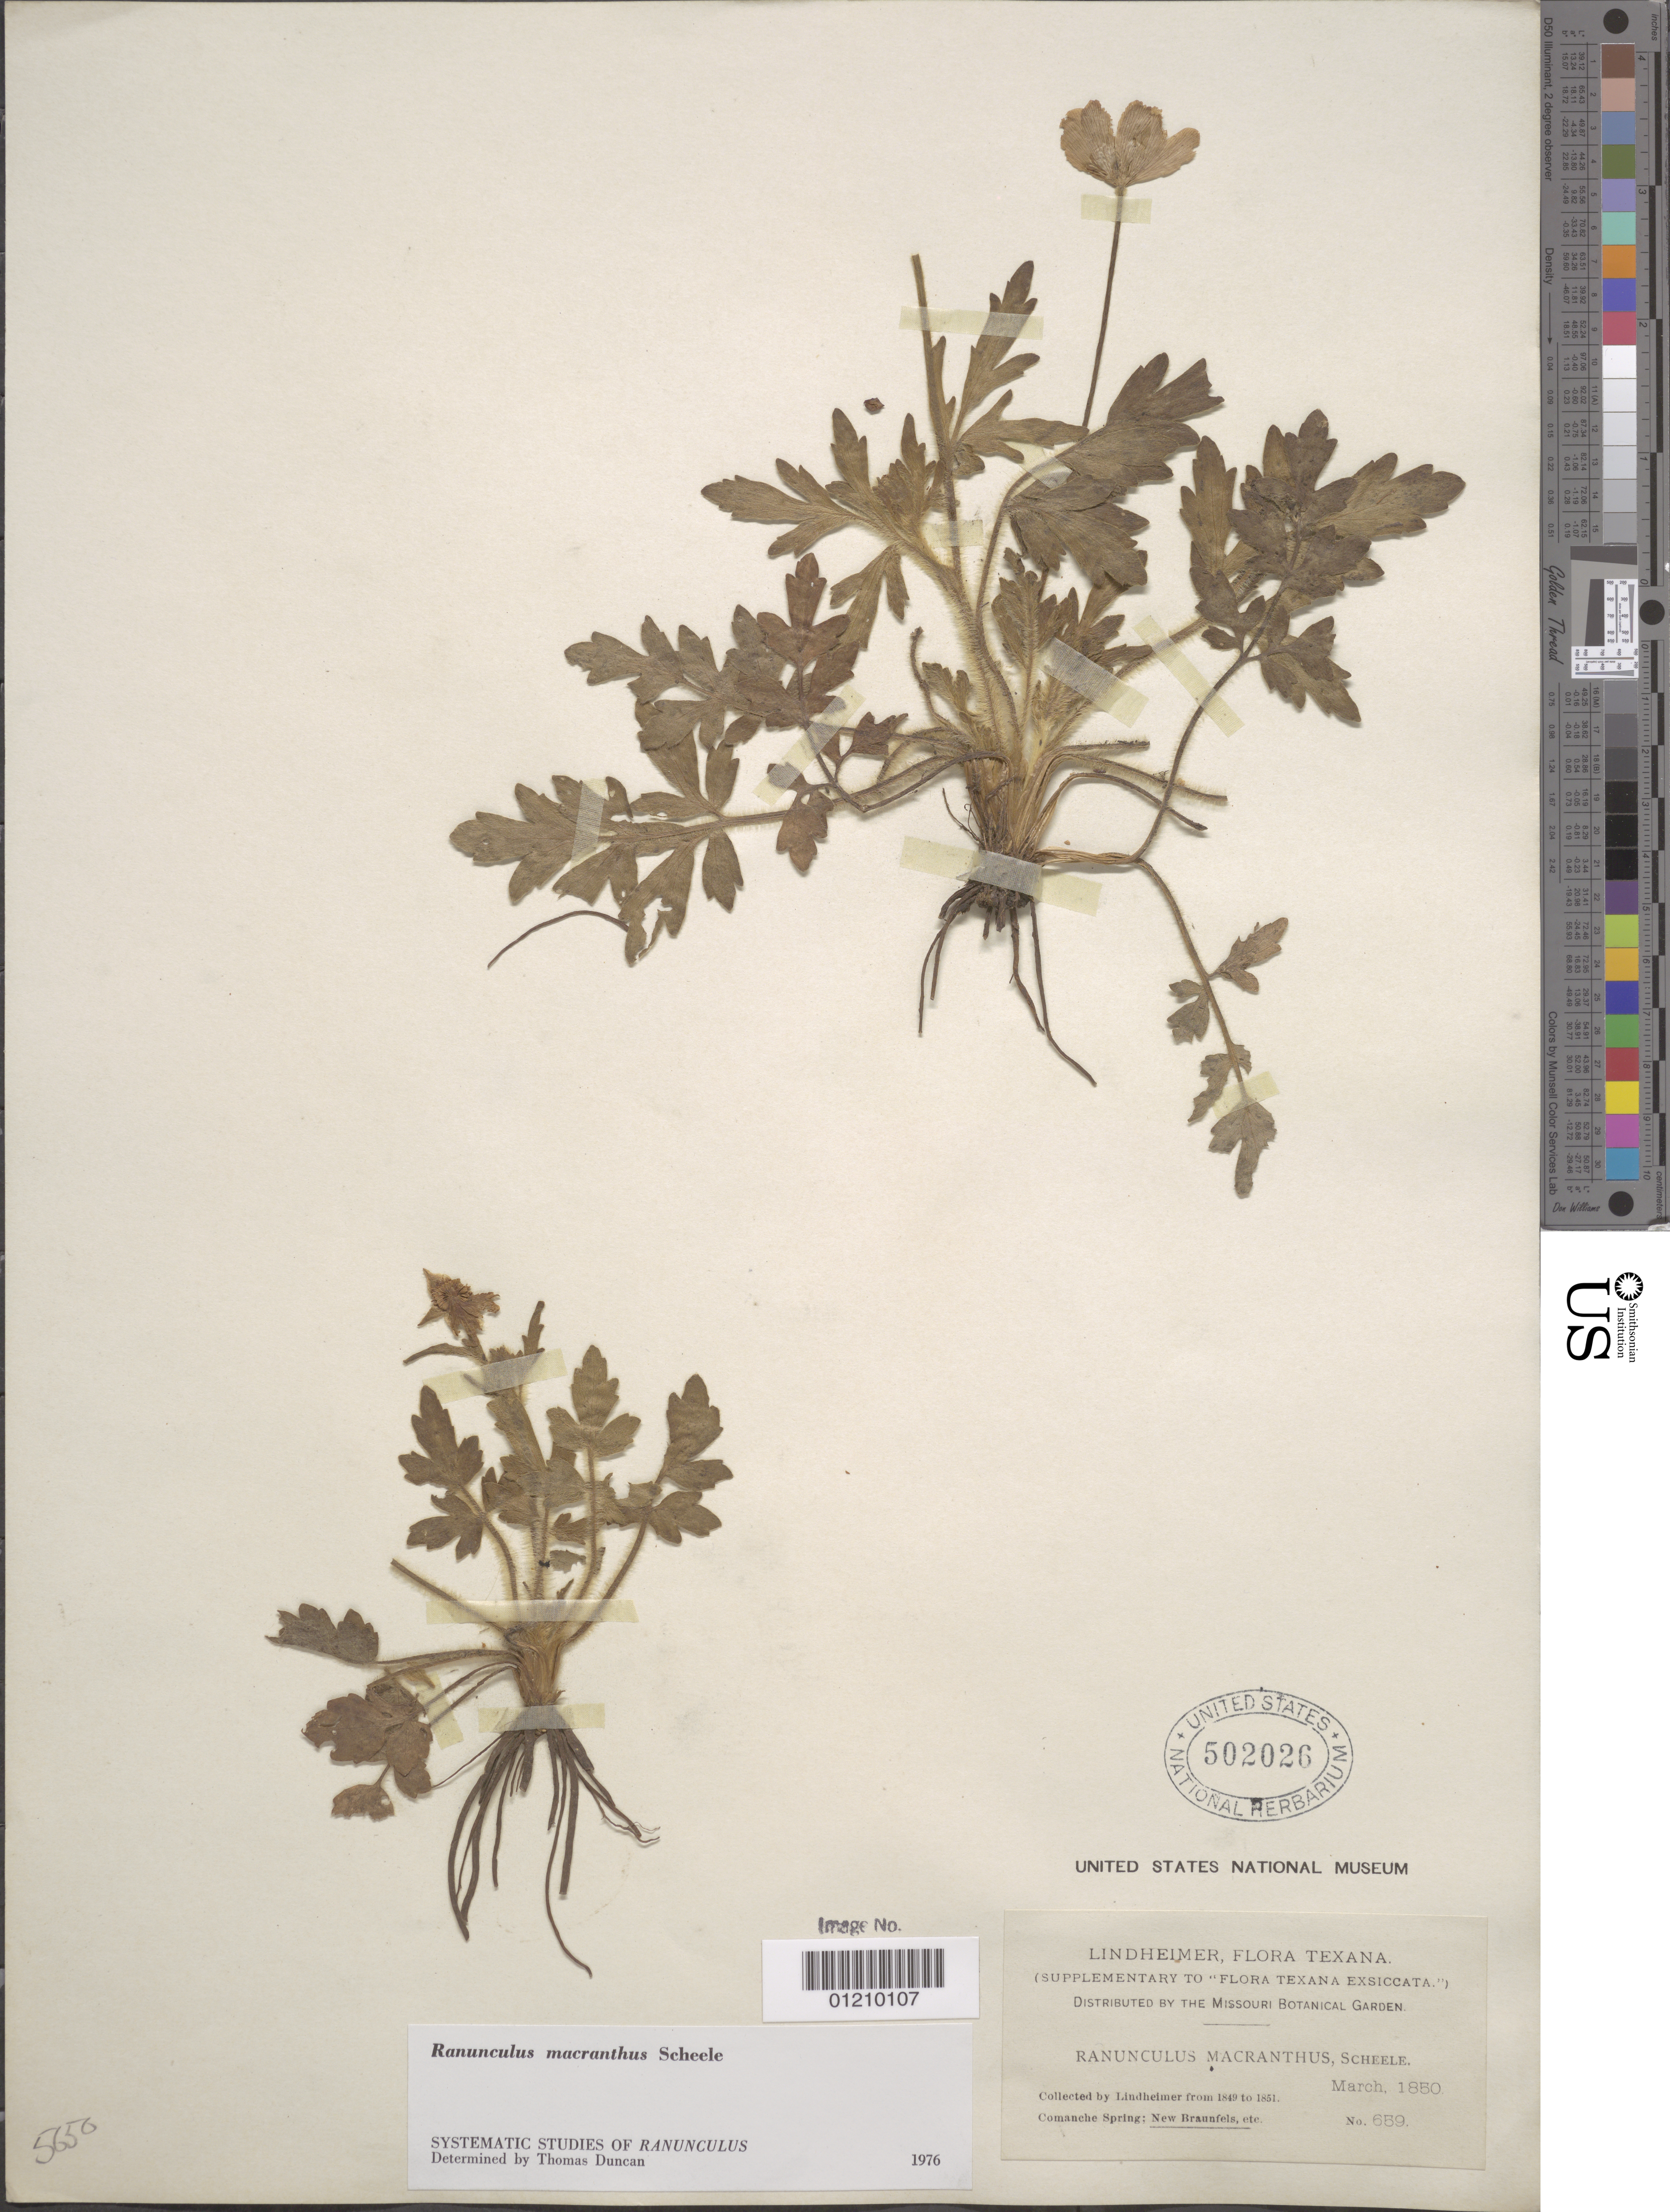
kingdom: Plantae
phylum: Tracheophyta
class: Magnoliopsida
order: Ranunculales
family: Ranunculaceae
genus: Ranunculus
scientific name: Ranunculus macranthus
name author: Scheele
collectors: F. J. Lindheimer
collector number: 659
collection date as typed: May 1850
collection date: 1850-05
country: United States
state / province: Texas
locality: Comanche Spring : New Braunfels.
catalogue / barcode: US 502026